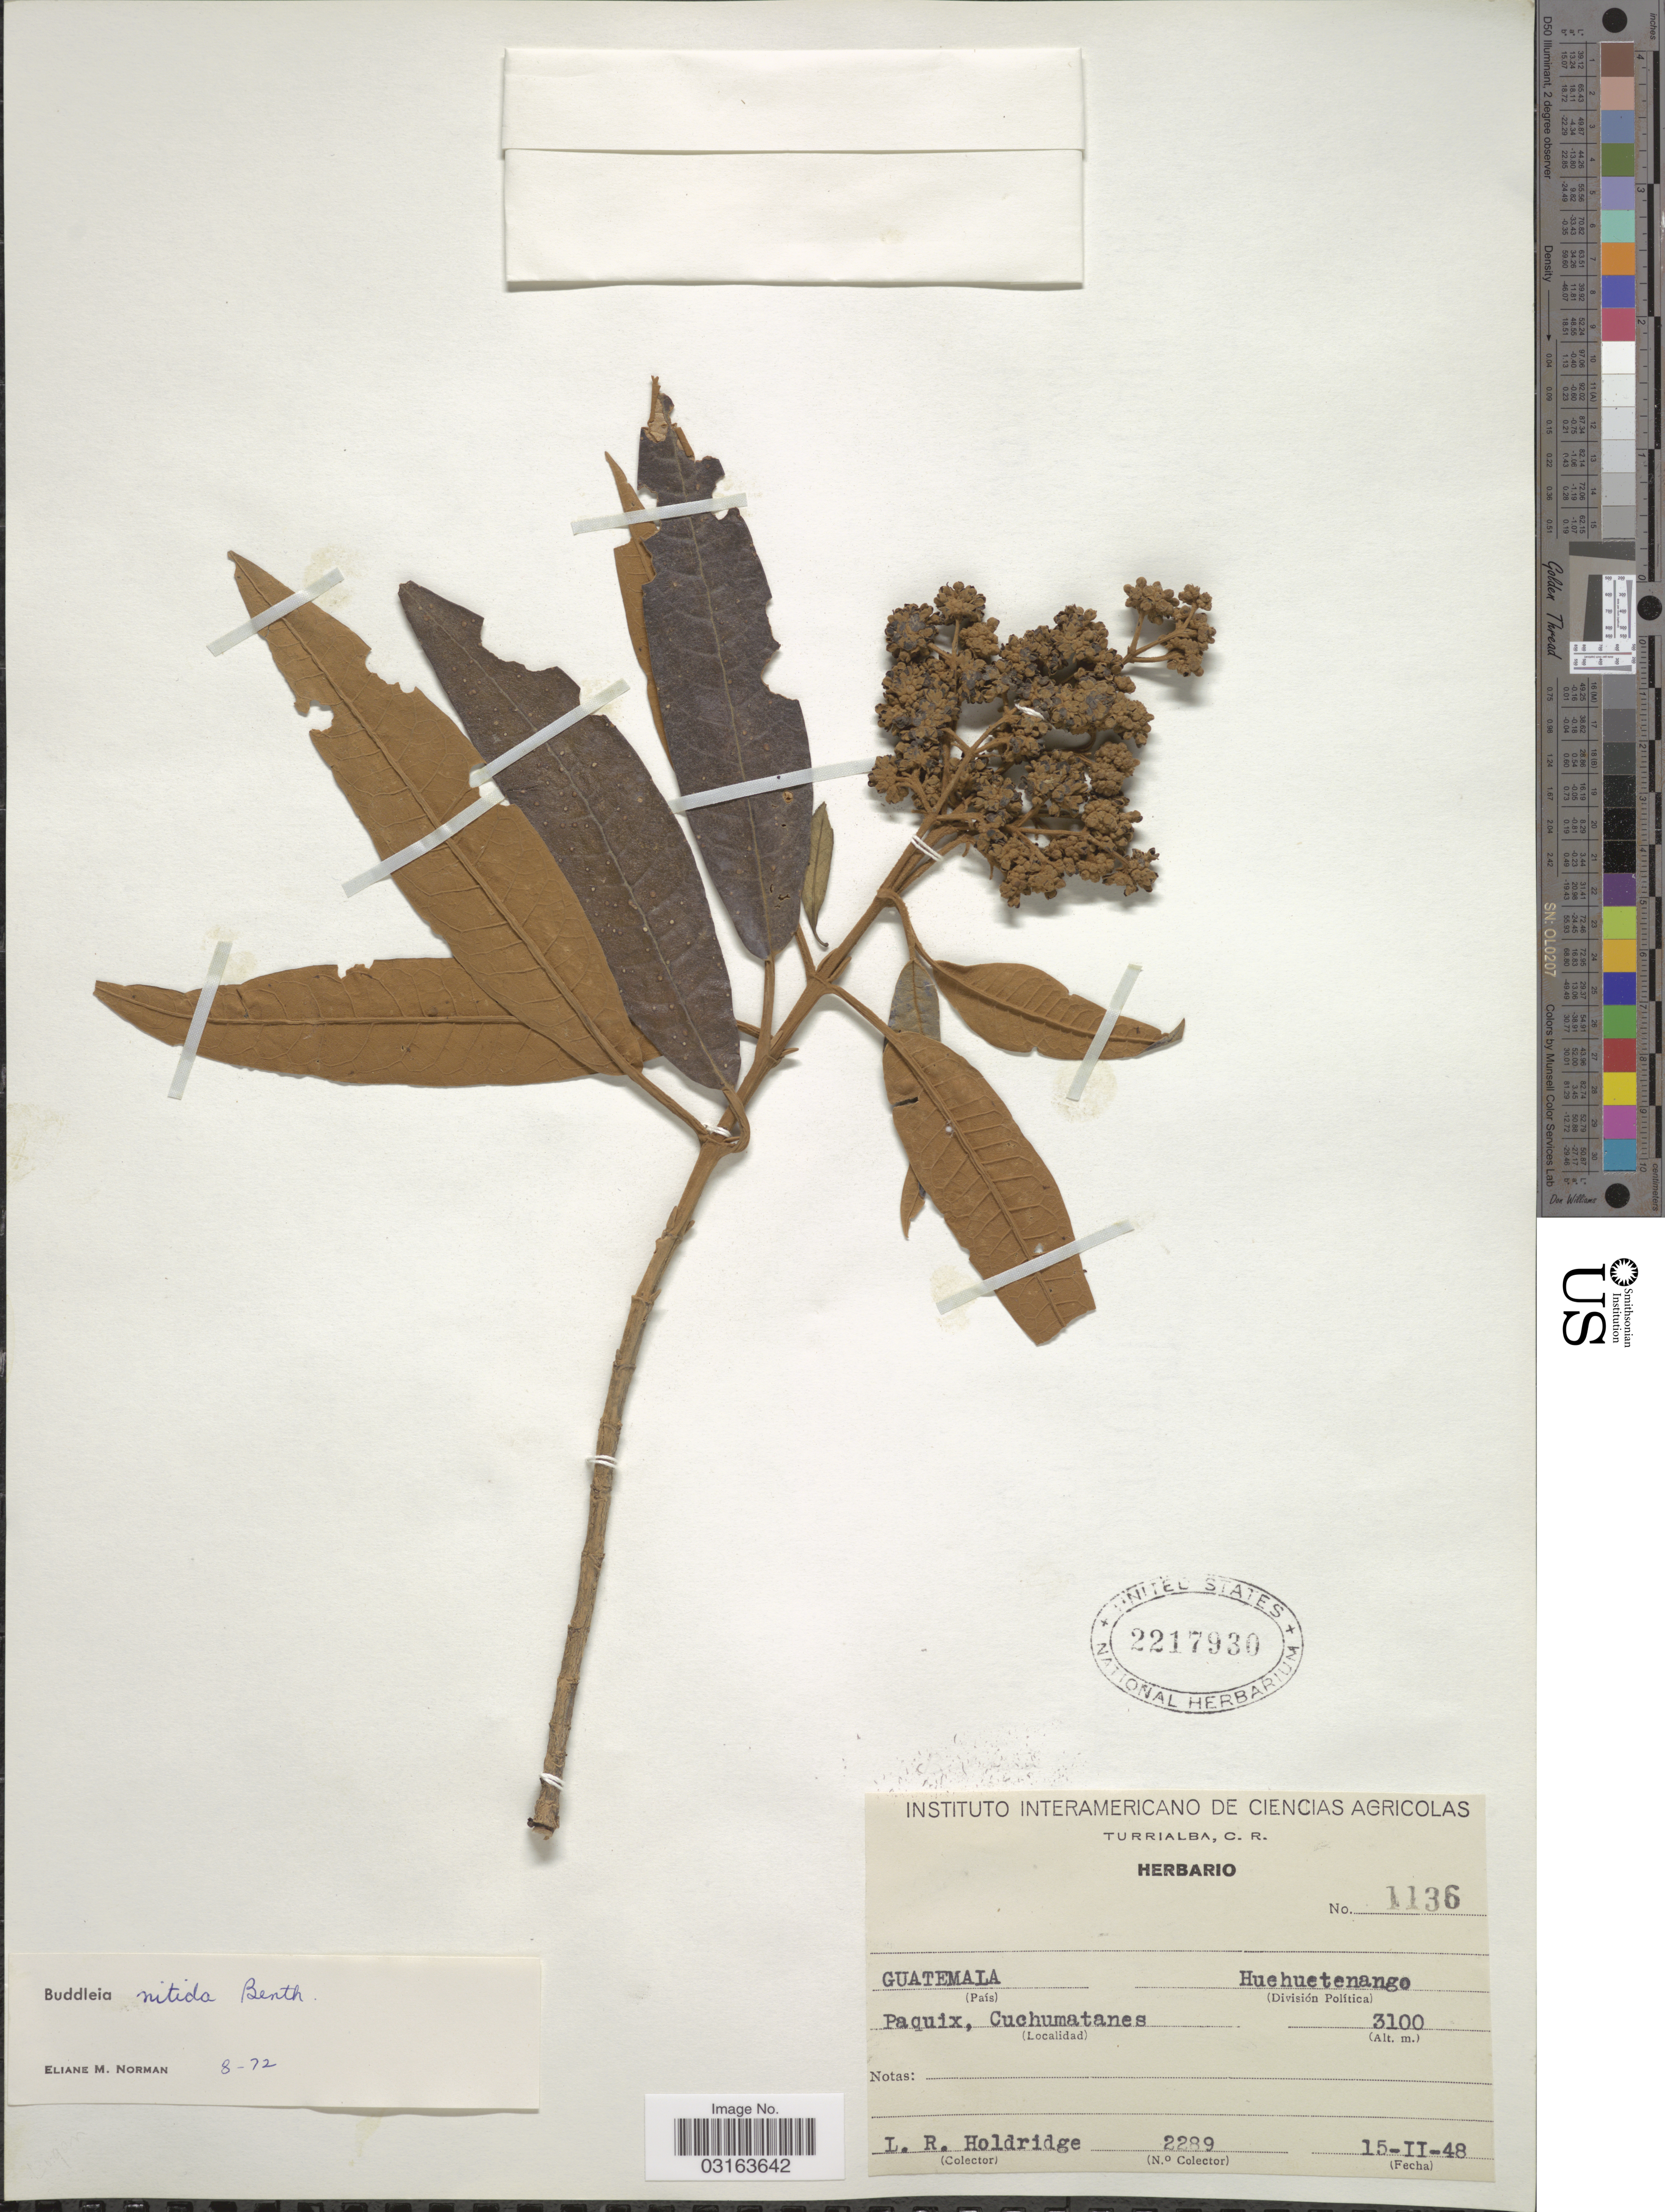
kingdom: Plantae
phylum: Tracheophyta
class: Magnoliopsida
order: Lamiales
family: Scrophulariaceae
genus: Buddleja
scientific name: Buddleja nitida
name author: Benth.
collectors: L. Holdridge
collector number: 2289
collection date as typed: Transcribed d/m/y: 15/2/48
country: Guatemala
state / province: Huehuetenango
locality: Paquix, Cuchumatanes.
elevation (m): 3100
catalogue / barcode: US 2217930